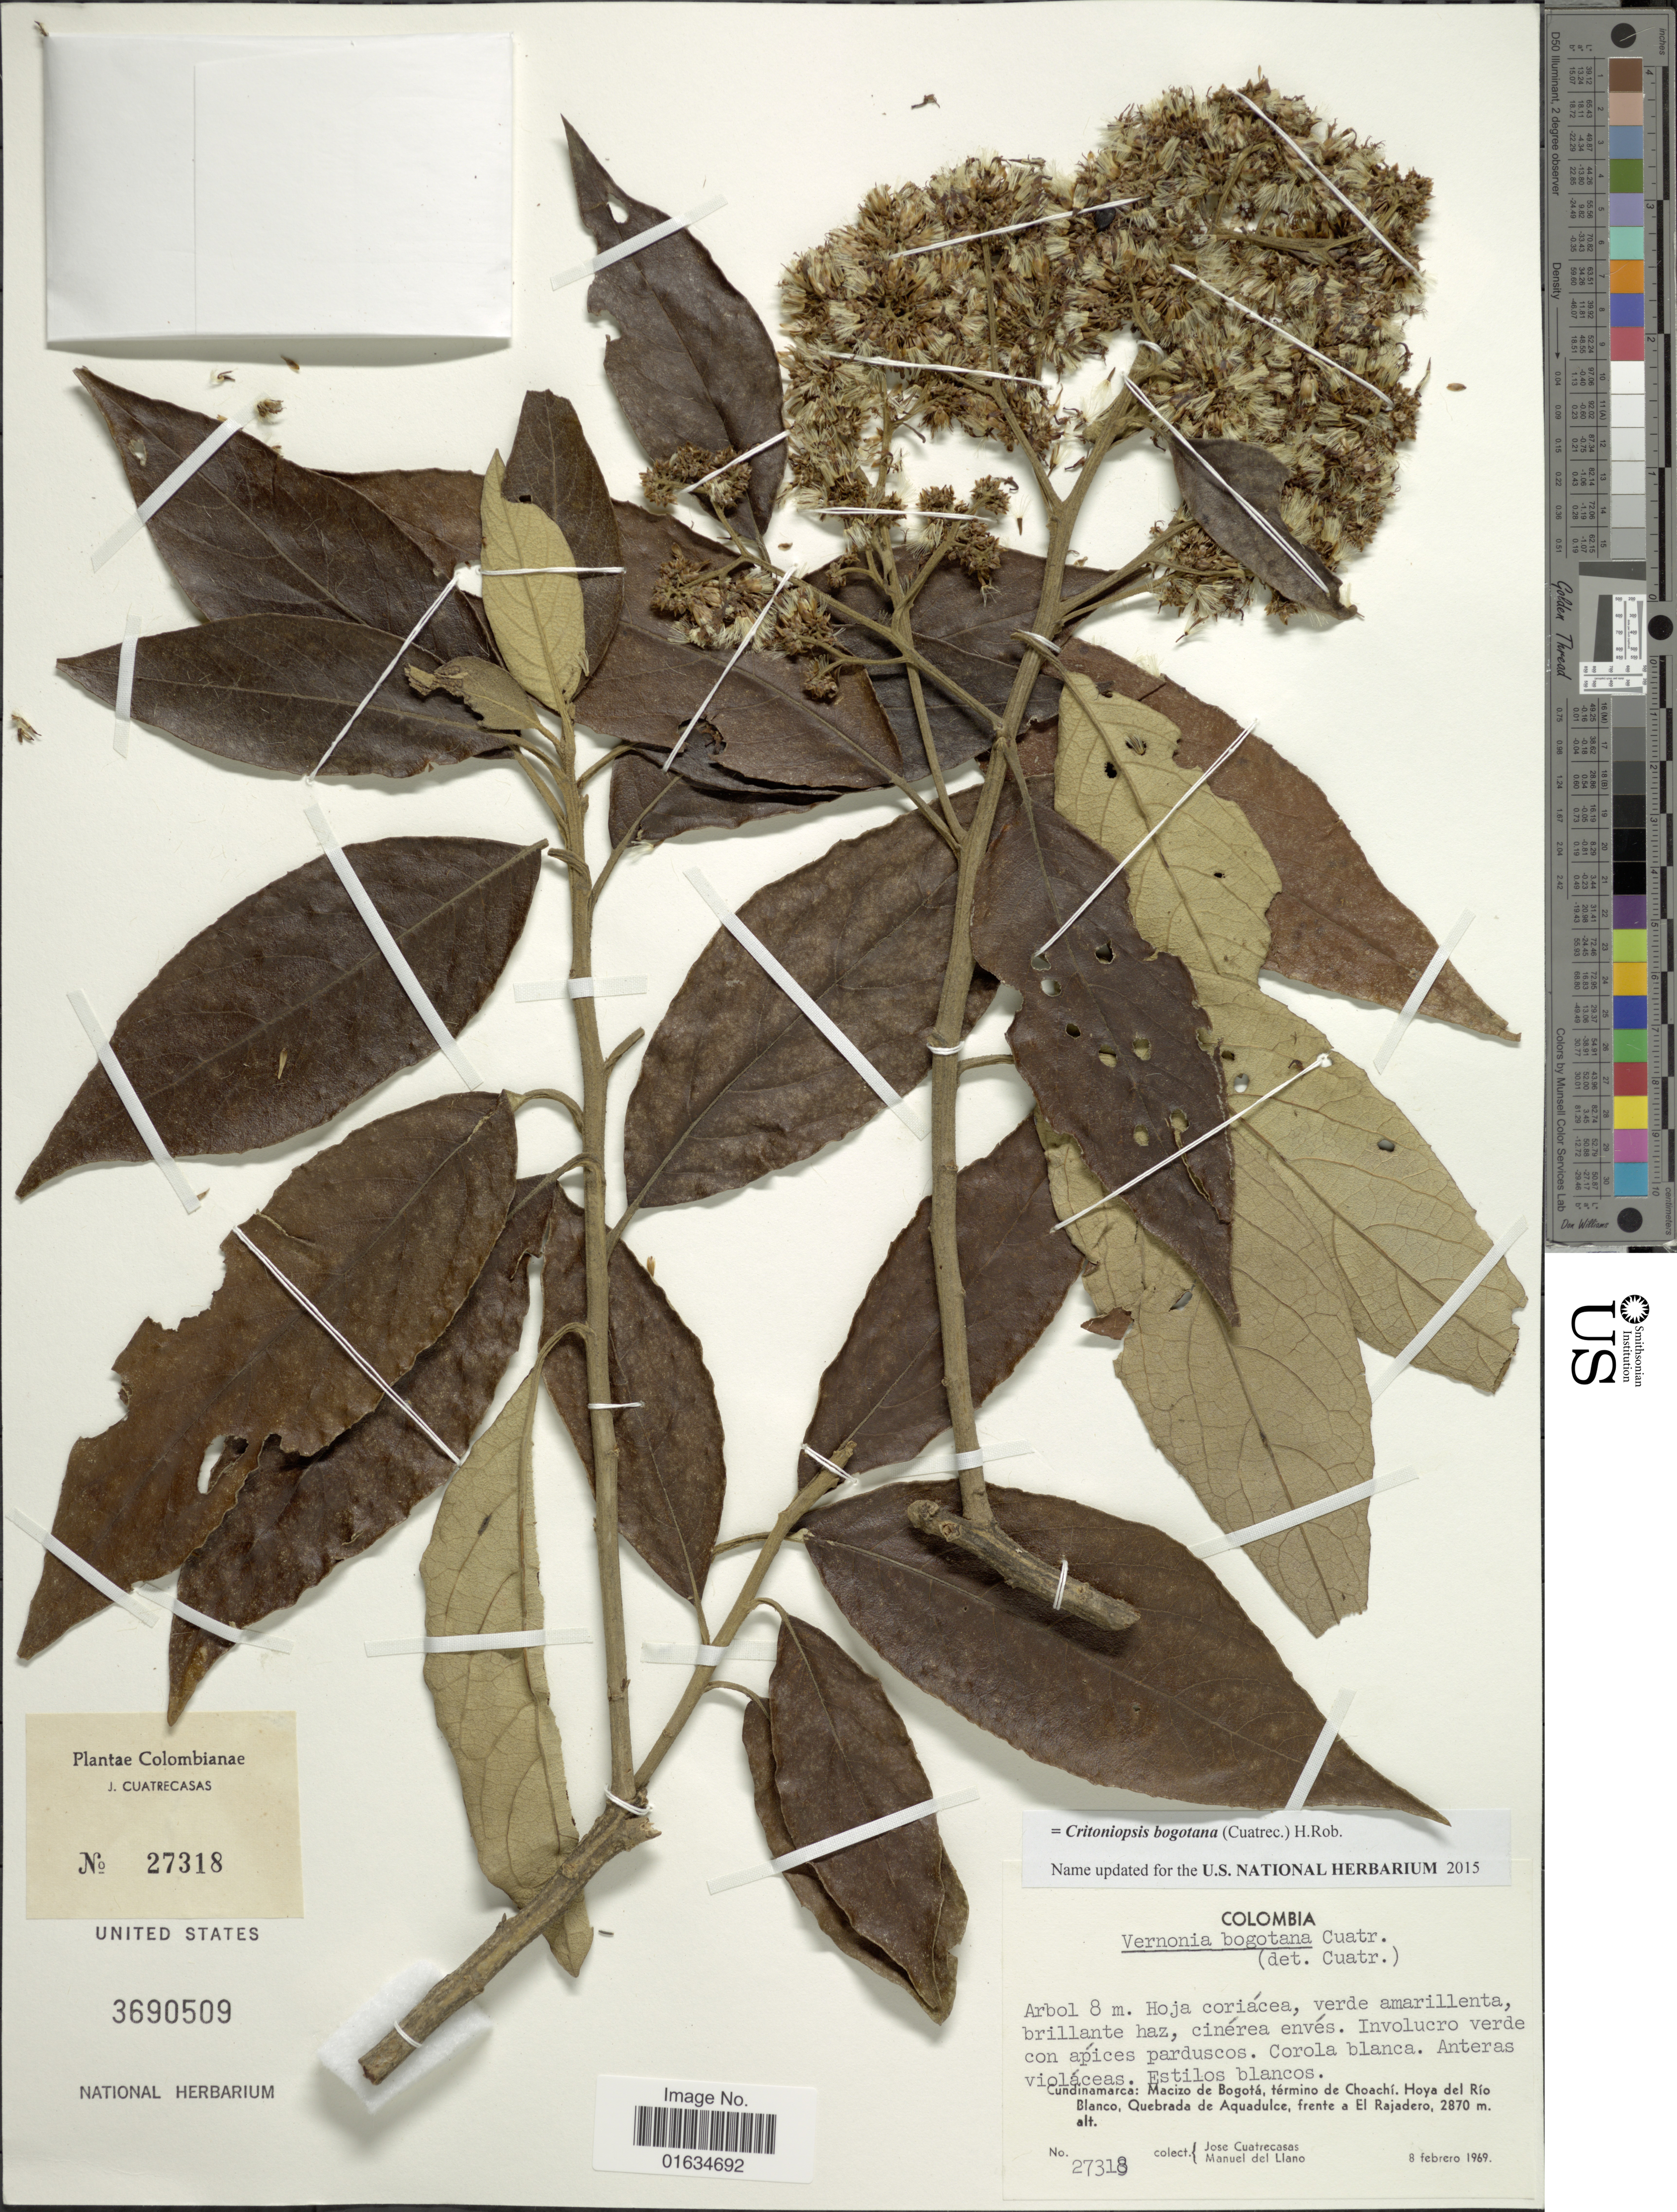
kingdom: Plantae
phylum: Tracheophyta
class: Magnoliopsida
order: Asterales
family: Asteraceae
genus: Critoniopsis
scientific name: Critoniopsis bogotana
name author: (Cuatrec.) H. Rob.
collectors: J. Cuatrecasas & M. d. Llano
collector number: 27318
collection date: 1969-02-08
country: Colombia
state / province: Cundinamarca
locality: Macizo de Bogotá de Choachí, hoya del Rio Blanco, Quebrada de Aquadulce, frente a El Rajadero.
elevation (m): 2870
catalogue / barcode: US 3690509